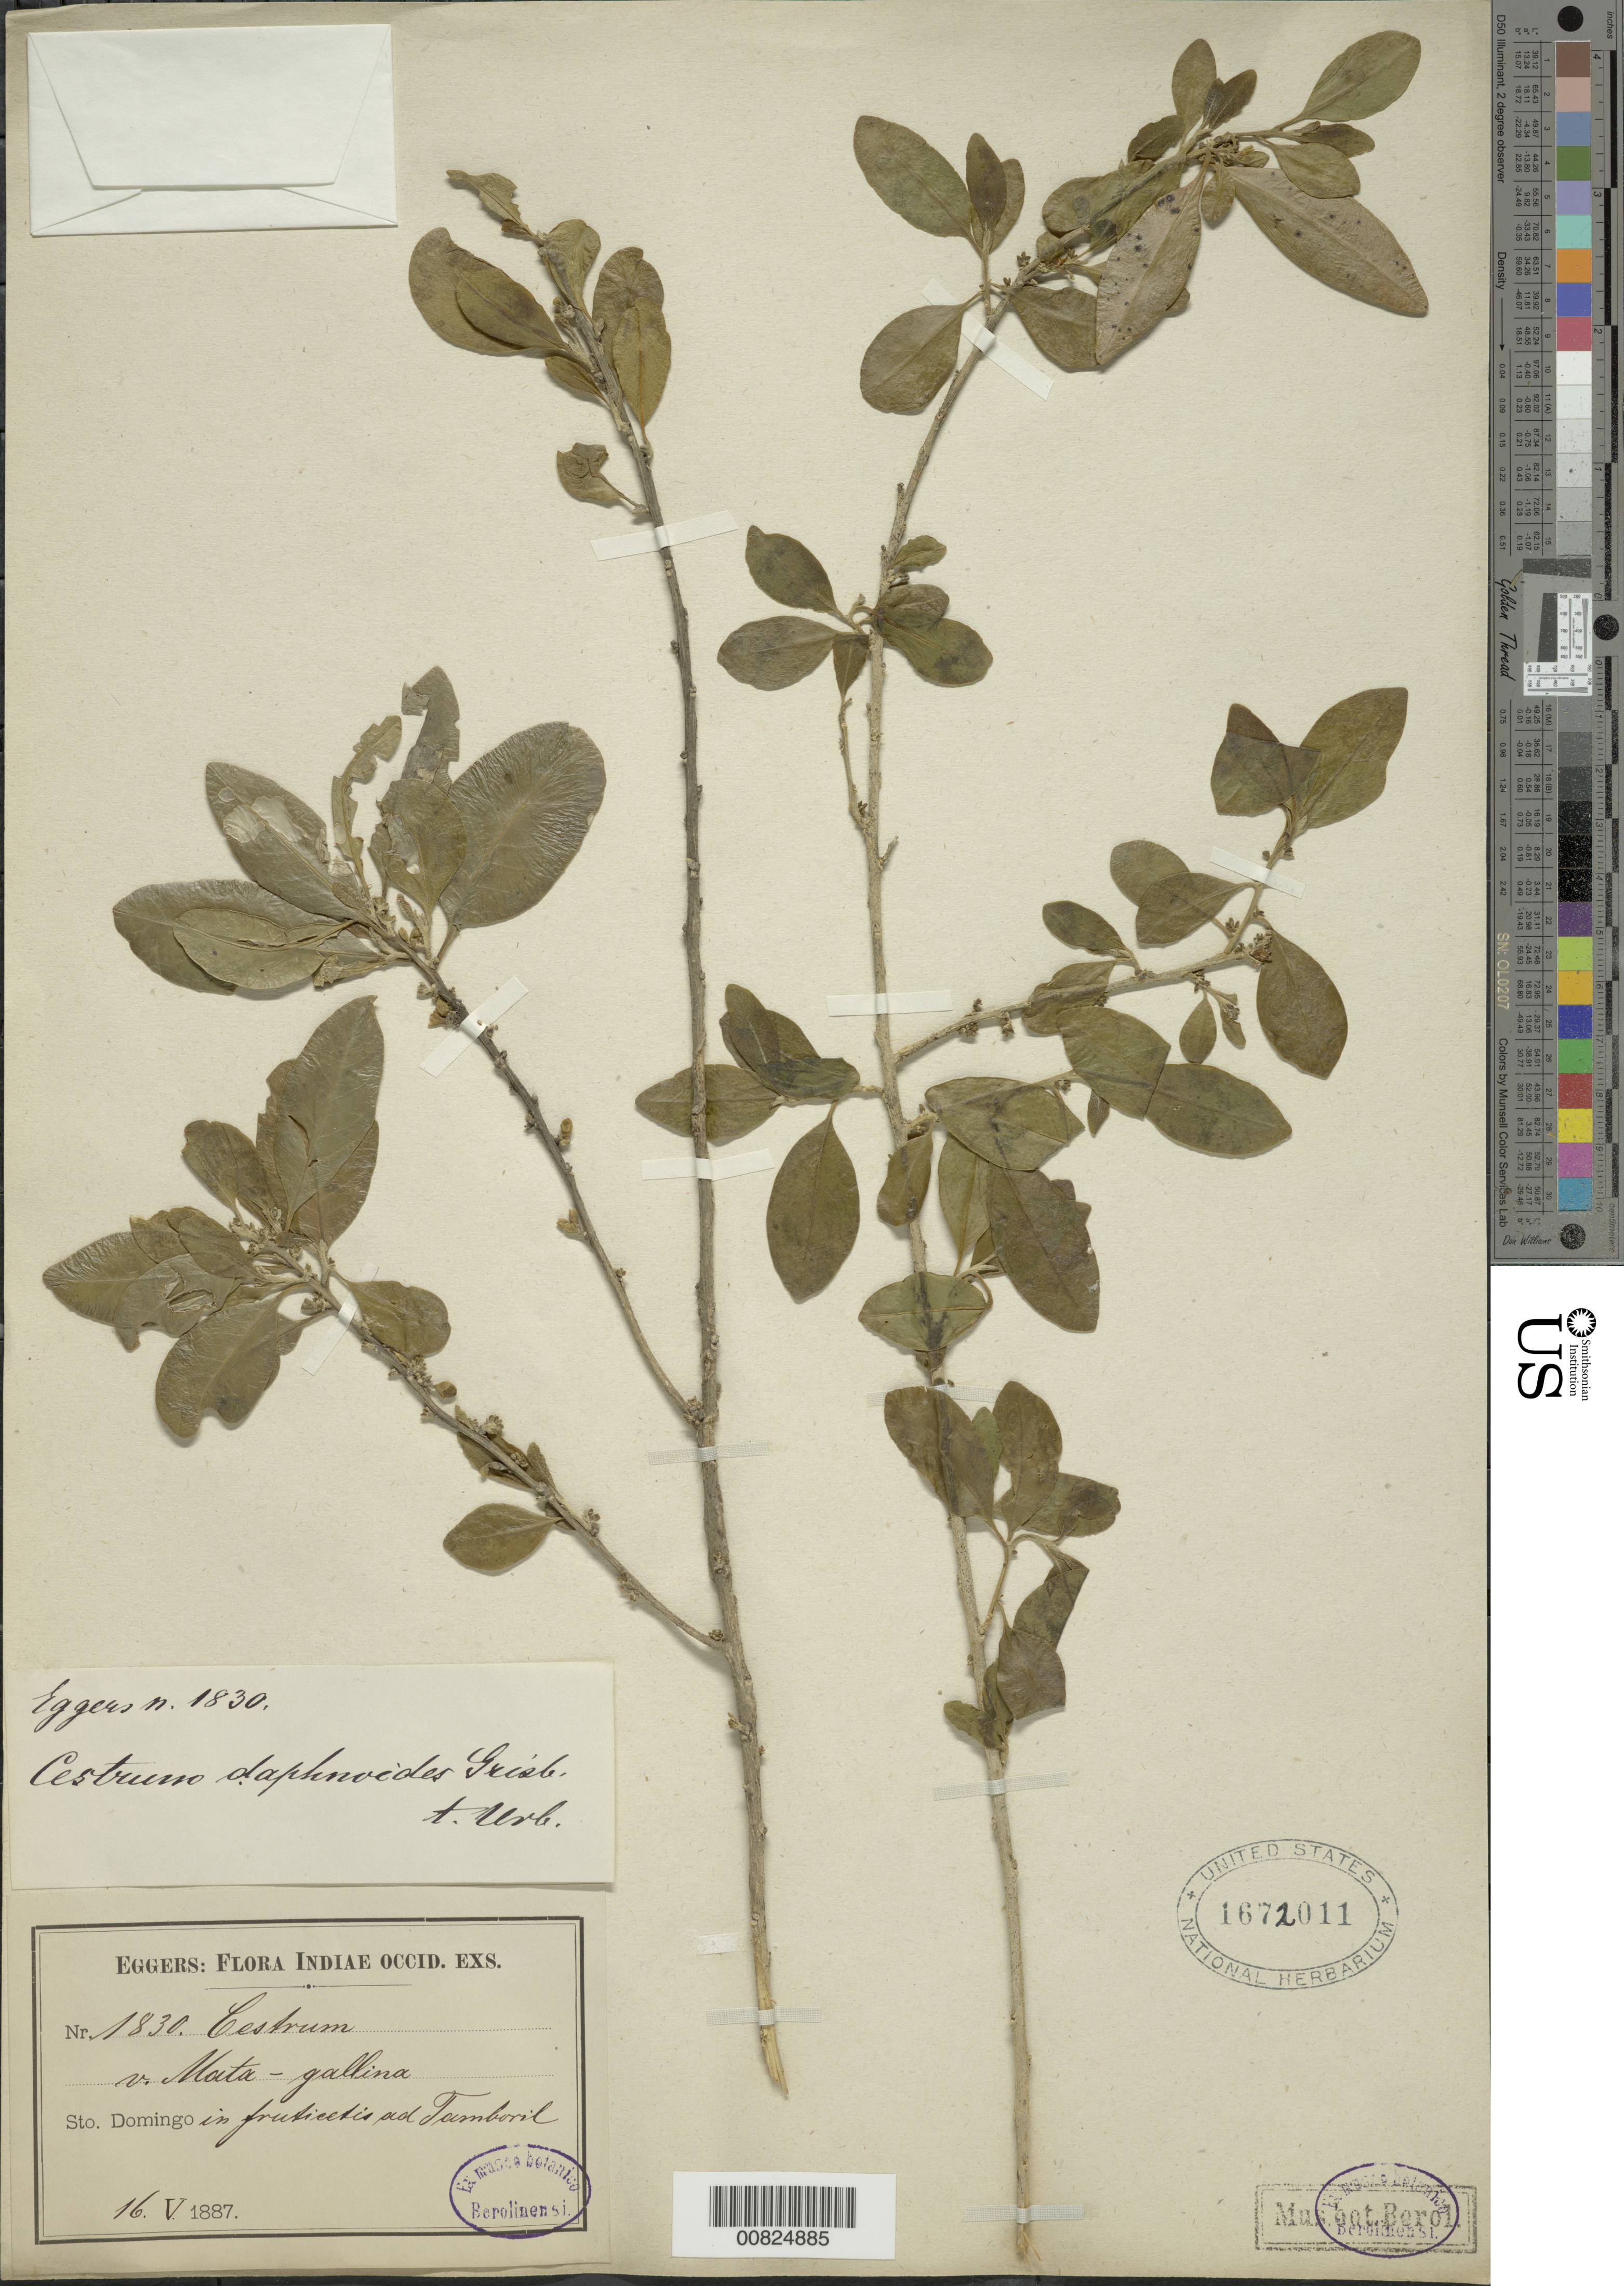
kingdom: Plantae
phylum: Tracheophyta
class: Magnoliopsida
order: Solanales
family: Solanaceae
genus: Cestrum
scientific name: Cestrum daphnoides var. laxiflorum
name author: O.E. Schulz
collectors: H. F. A. von Eggers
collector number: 1830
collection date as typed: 16 May 1887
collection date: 1887-05-16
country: Dominican Republic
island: Hispaniola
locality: "Toumboril"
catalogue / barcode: US 1672011